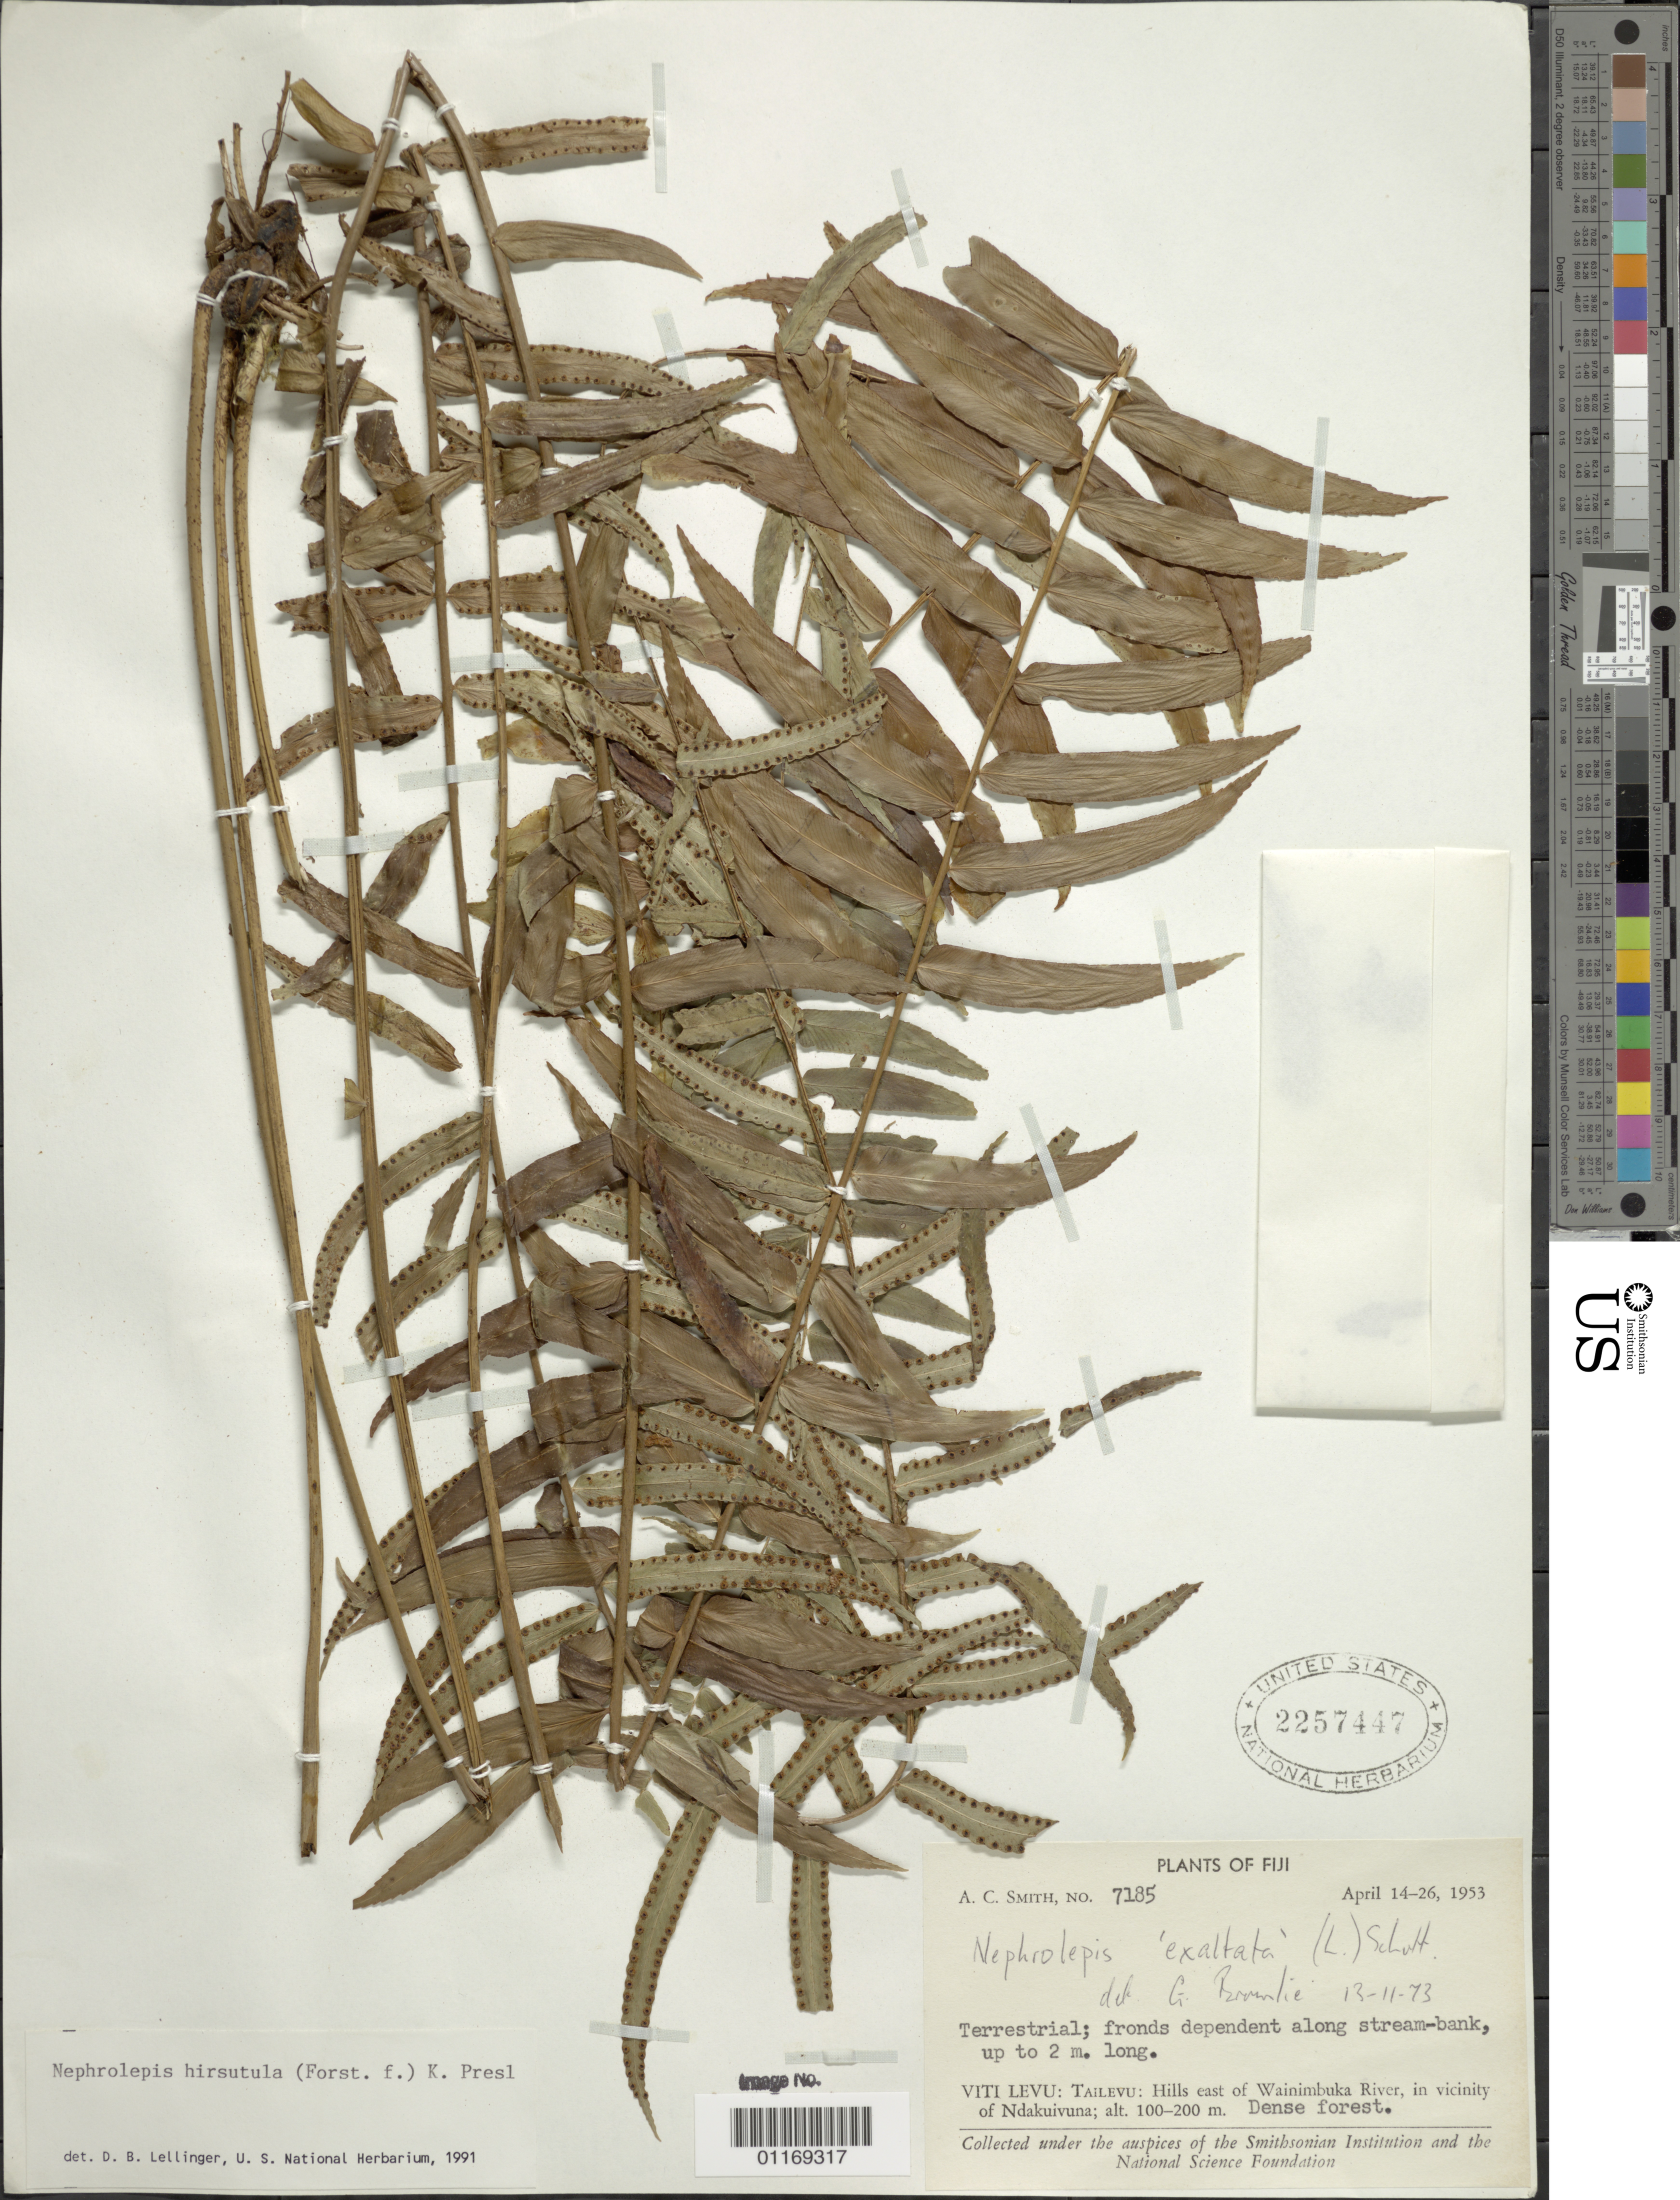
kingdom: Plantae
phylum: Tracheophyta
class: Polypodiopsida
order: Polypodiales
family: Nephrolepidaceae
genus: Nephrolepis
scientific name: Nephrolepis hirsutula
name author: (G. Forst.) C. Presl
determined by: Brownlie, G.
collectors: A. C. Smith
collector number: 7185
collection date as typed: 14 Apr 1953 to 26 Apr 1953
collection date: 1953-04-14/1953-04-26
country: Fiji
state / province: Central Division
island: Viti Levu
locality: Tailevu, hills E of Wainimbuka River, in vicinity of Ndakuivuna, Tailevu.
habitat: Along stream bank, dense forest.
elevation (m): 100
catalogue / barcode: US 2257447